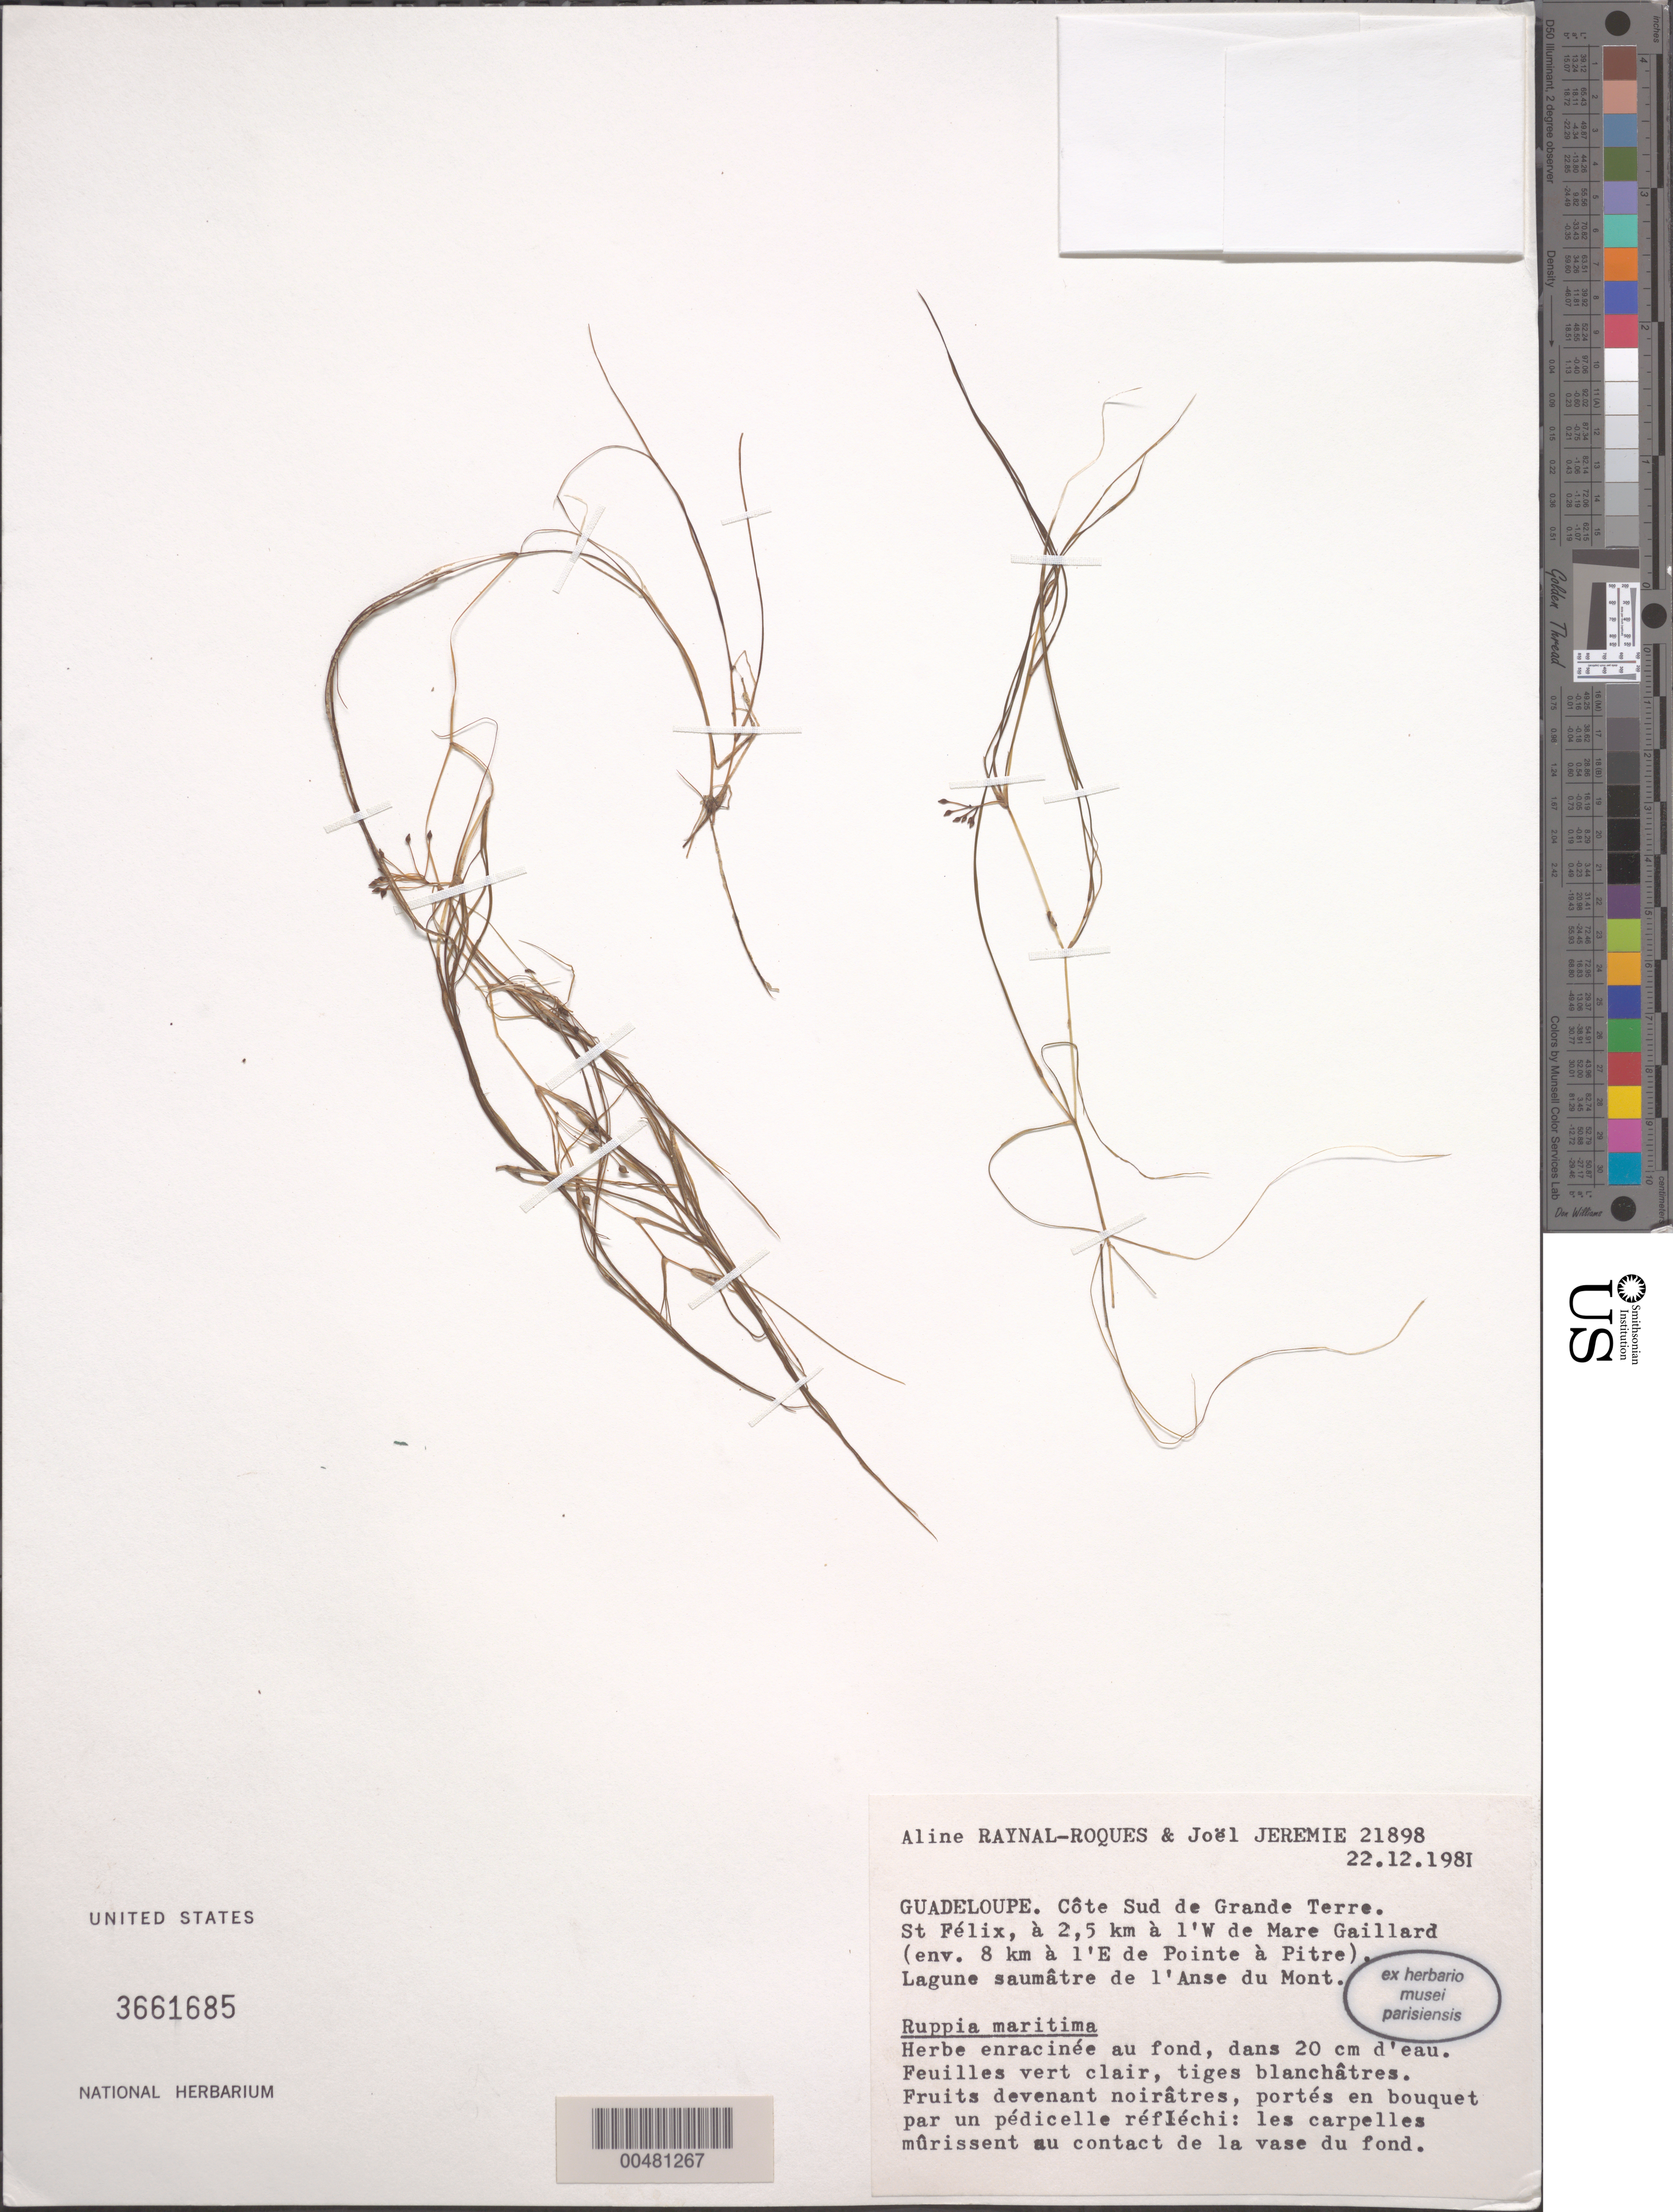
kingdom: Plantae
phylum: Tracheophyta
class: Liliopsida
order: Alismatales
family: Ruppiaceae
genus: Ruppia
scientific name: Ruppia maritima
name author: L.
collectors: A. M. Raynal & J. Jérémie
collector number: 21898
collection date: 1981-12-22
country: Guadeloupe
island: Grande-Terre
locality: Côte Sud de Grande Terre. St Félix, à 2.5 km à l'W de Mare Gaillard (env. 8 km à l'E de Pointe à Pitre). Lagune saumâtre de l'Anse du Mont.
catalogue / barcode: US 3661685